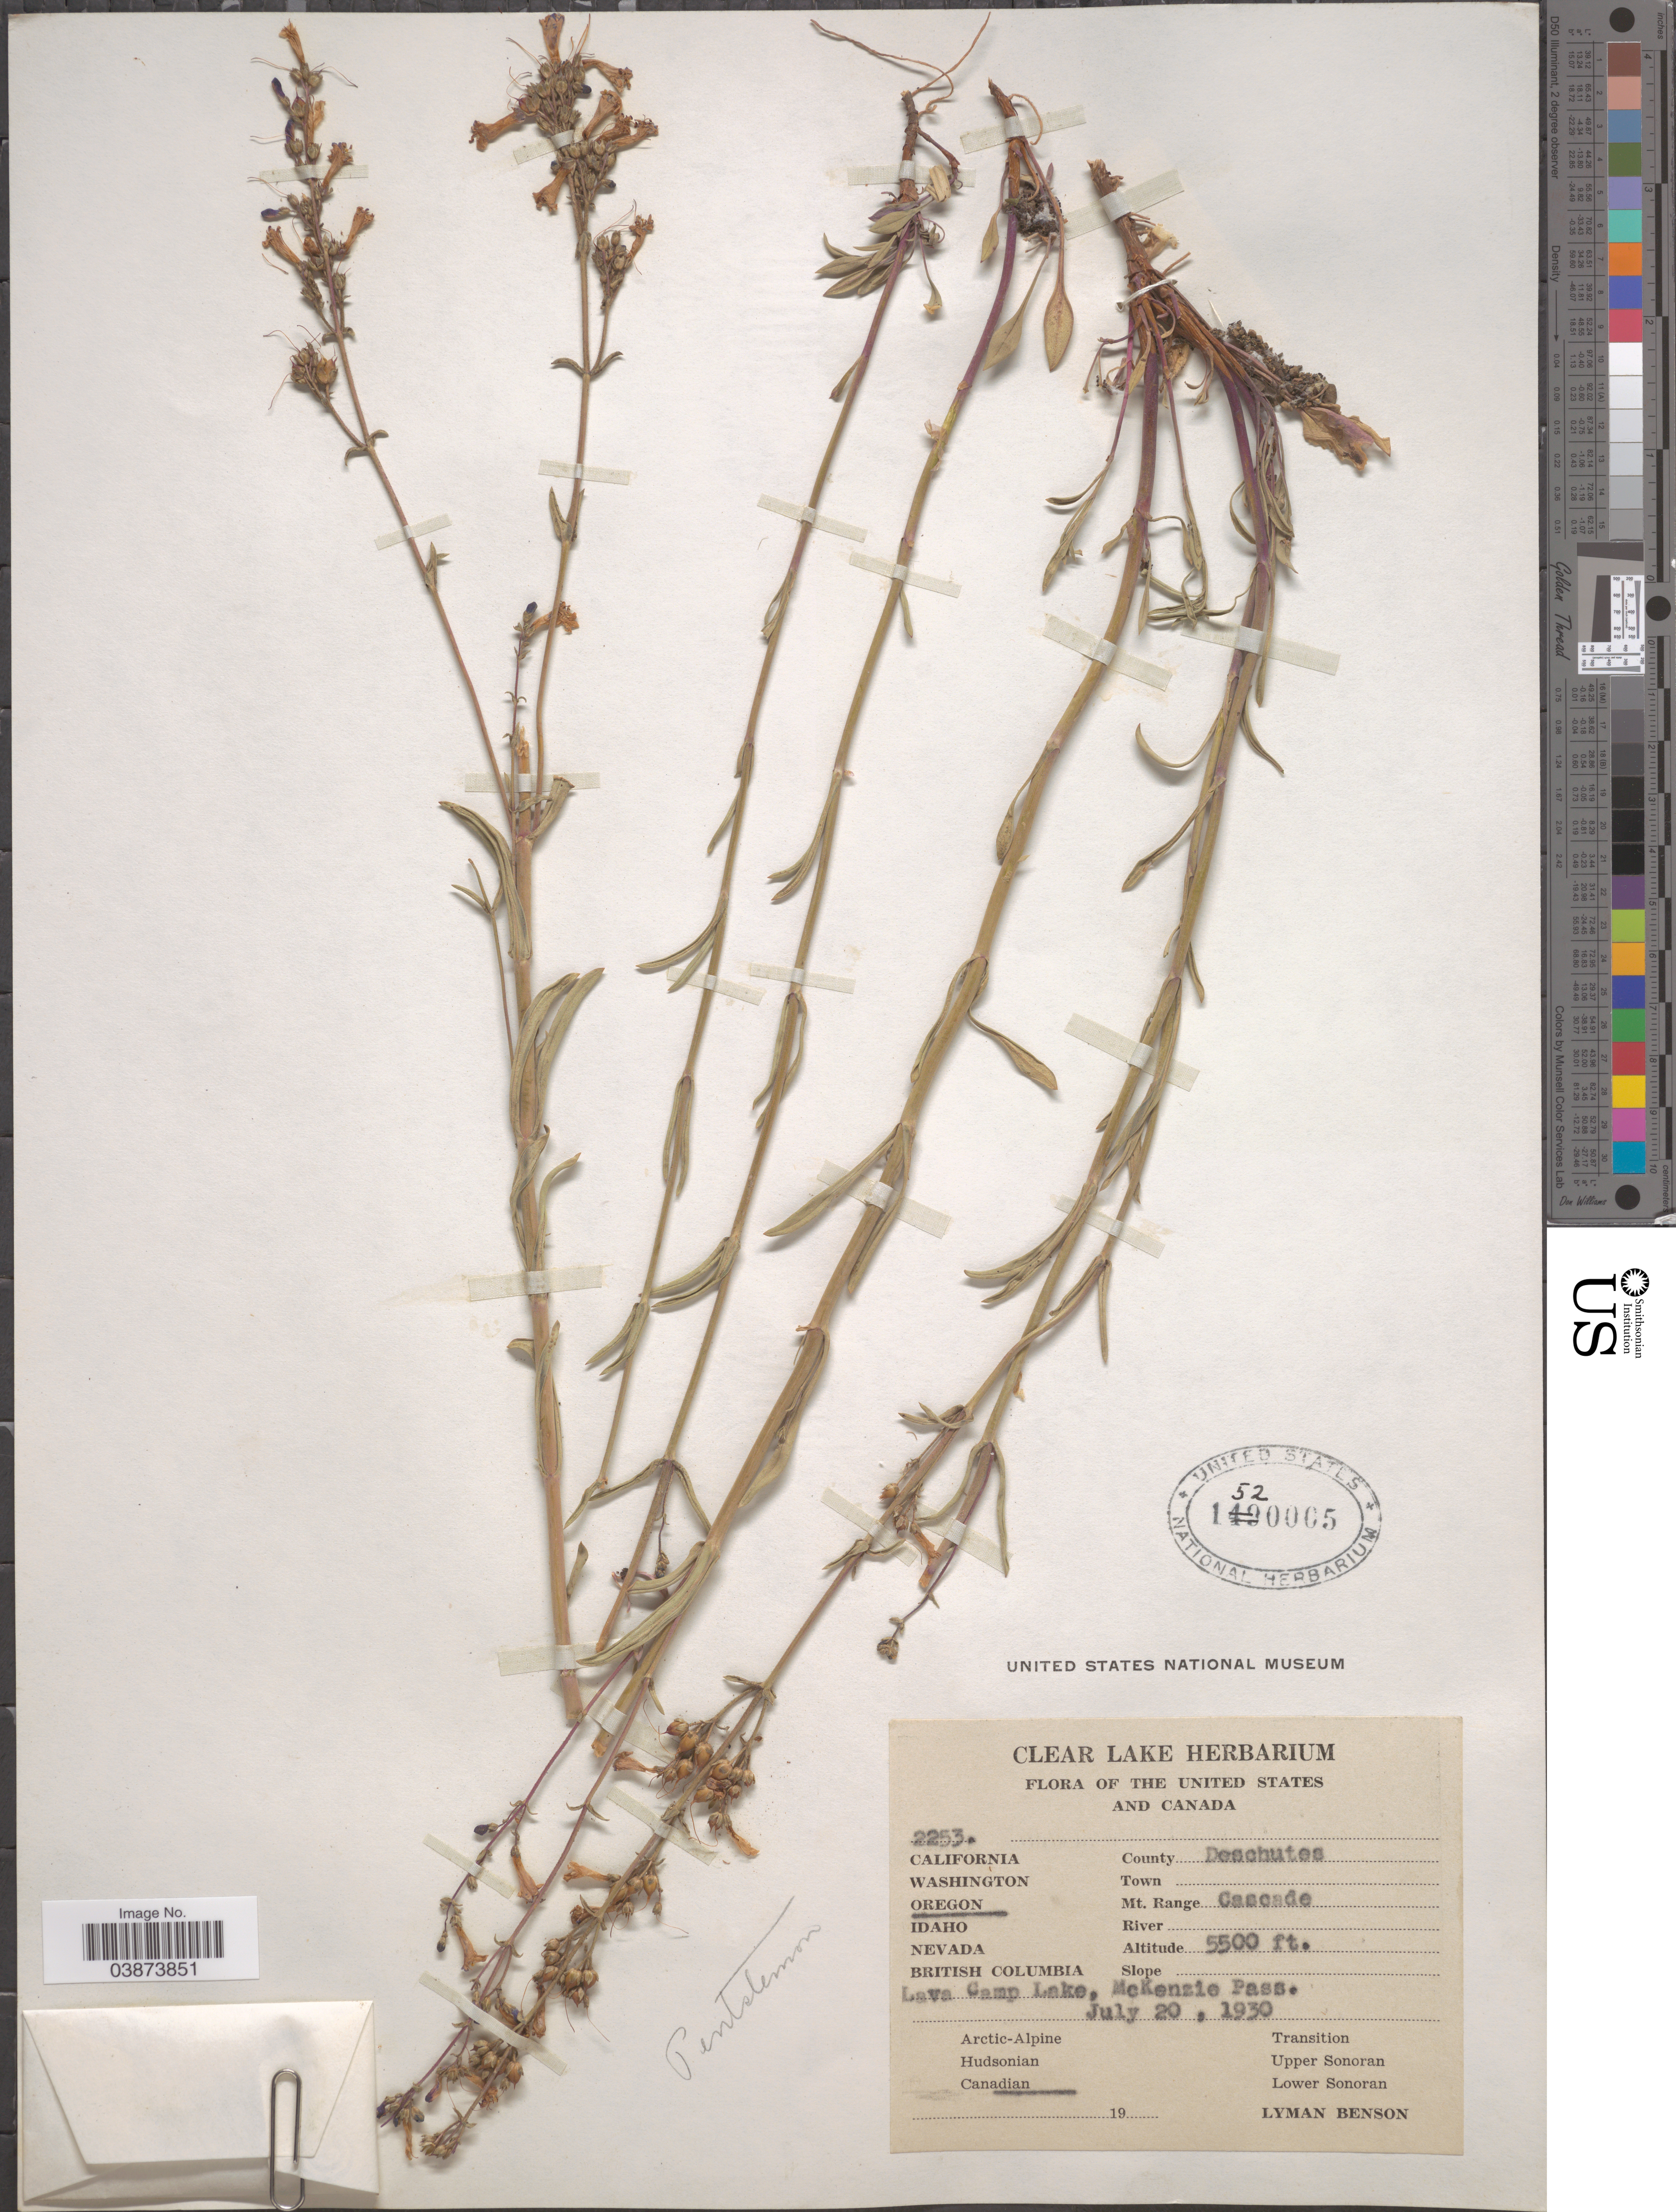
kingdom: Plantae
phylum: Tracheophyta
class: Magnoliopsida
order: Lamiales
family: Plantaginaceae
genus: Penstemon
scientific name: Penstemon cinereus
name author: Piper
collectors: L. D. Benson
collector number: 2253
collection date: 1930-07-20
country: United States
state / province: Oregon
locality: County Deschutes. Mt. Range Cascade. Lava Camp Lake, McKenzie Pass. Canadian.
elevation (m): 1676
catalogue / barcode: US 1520005